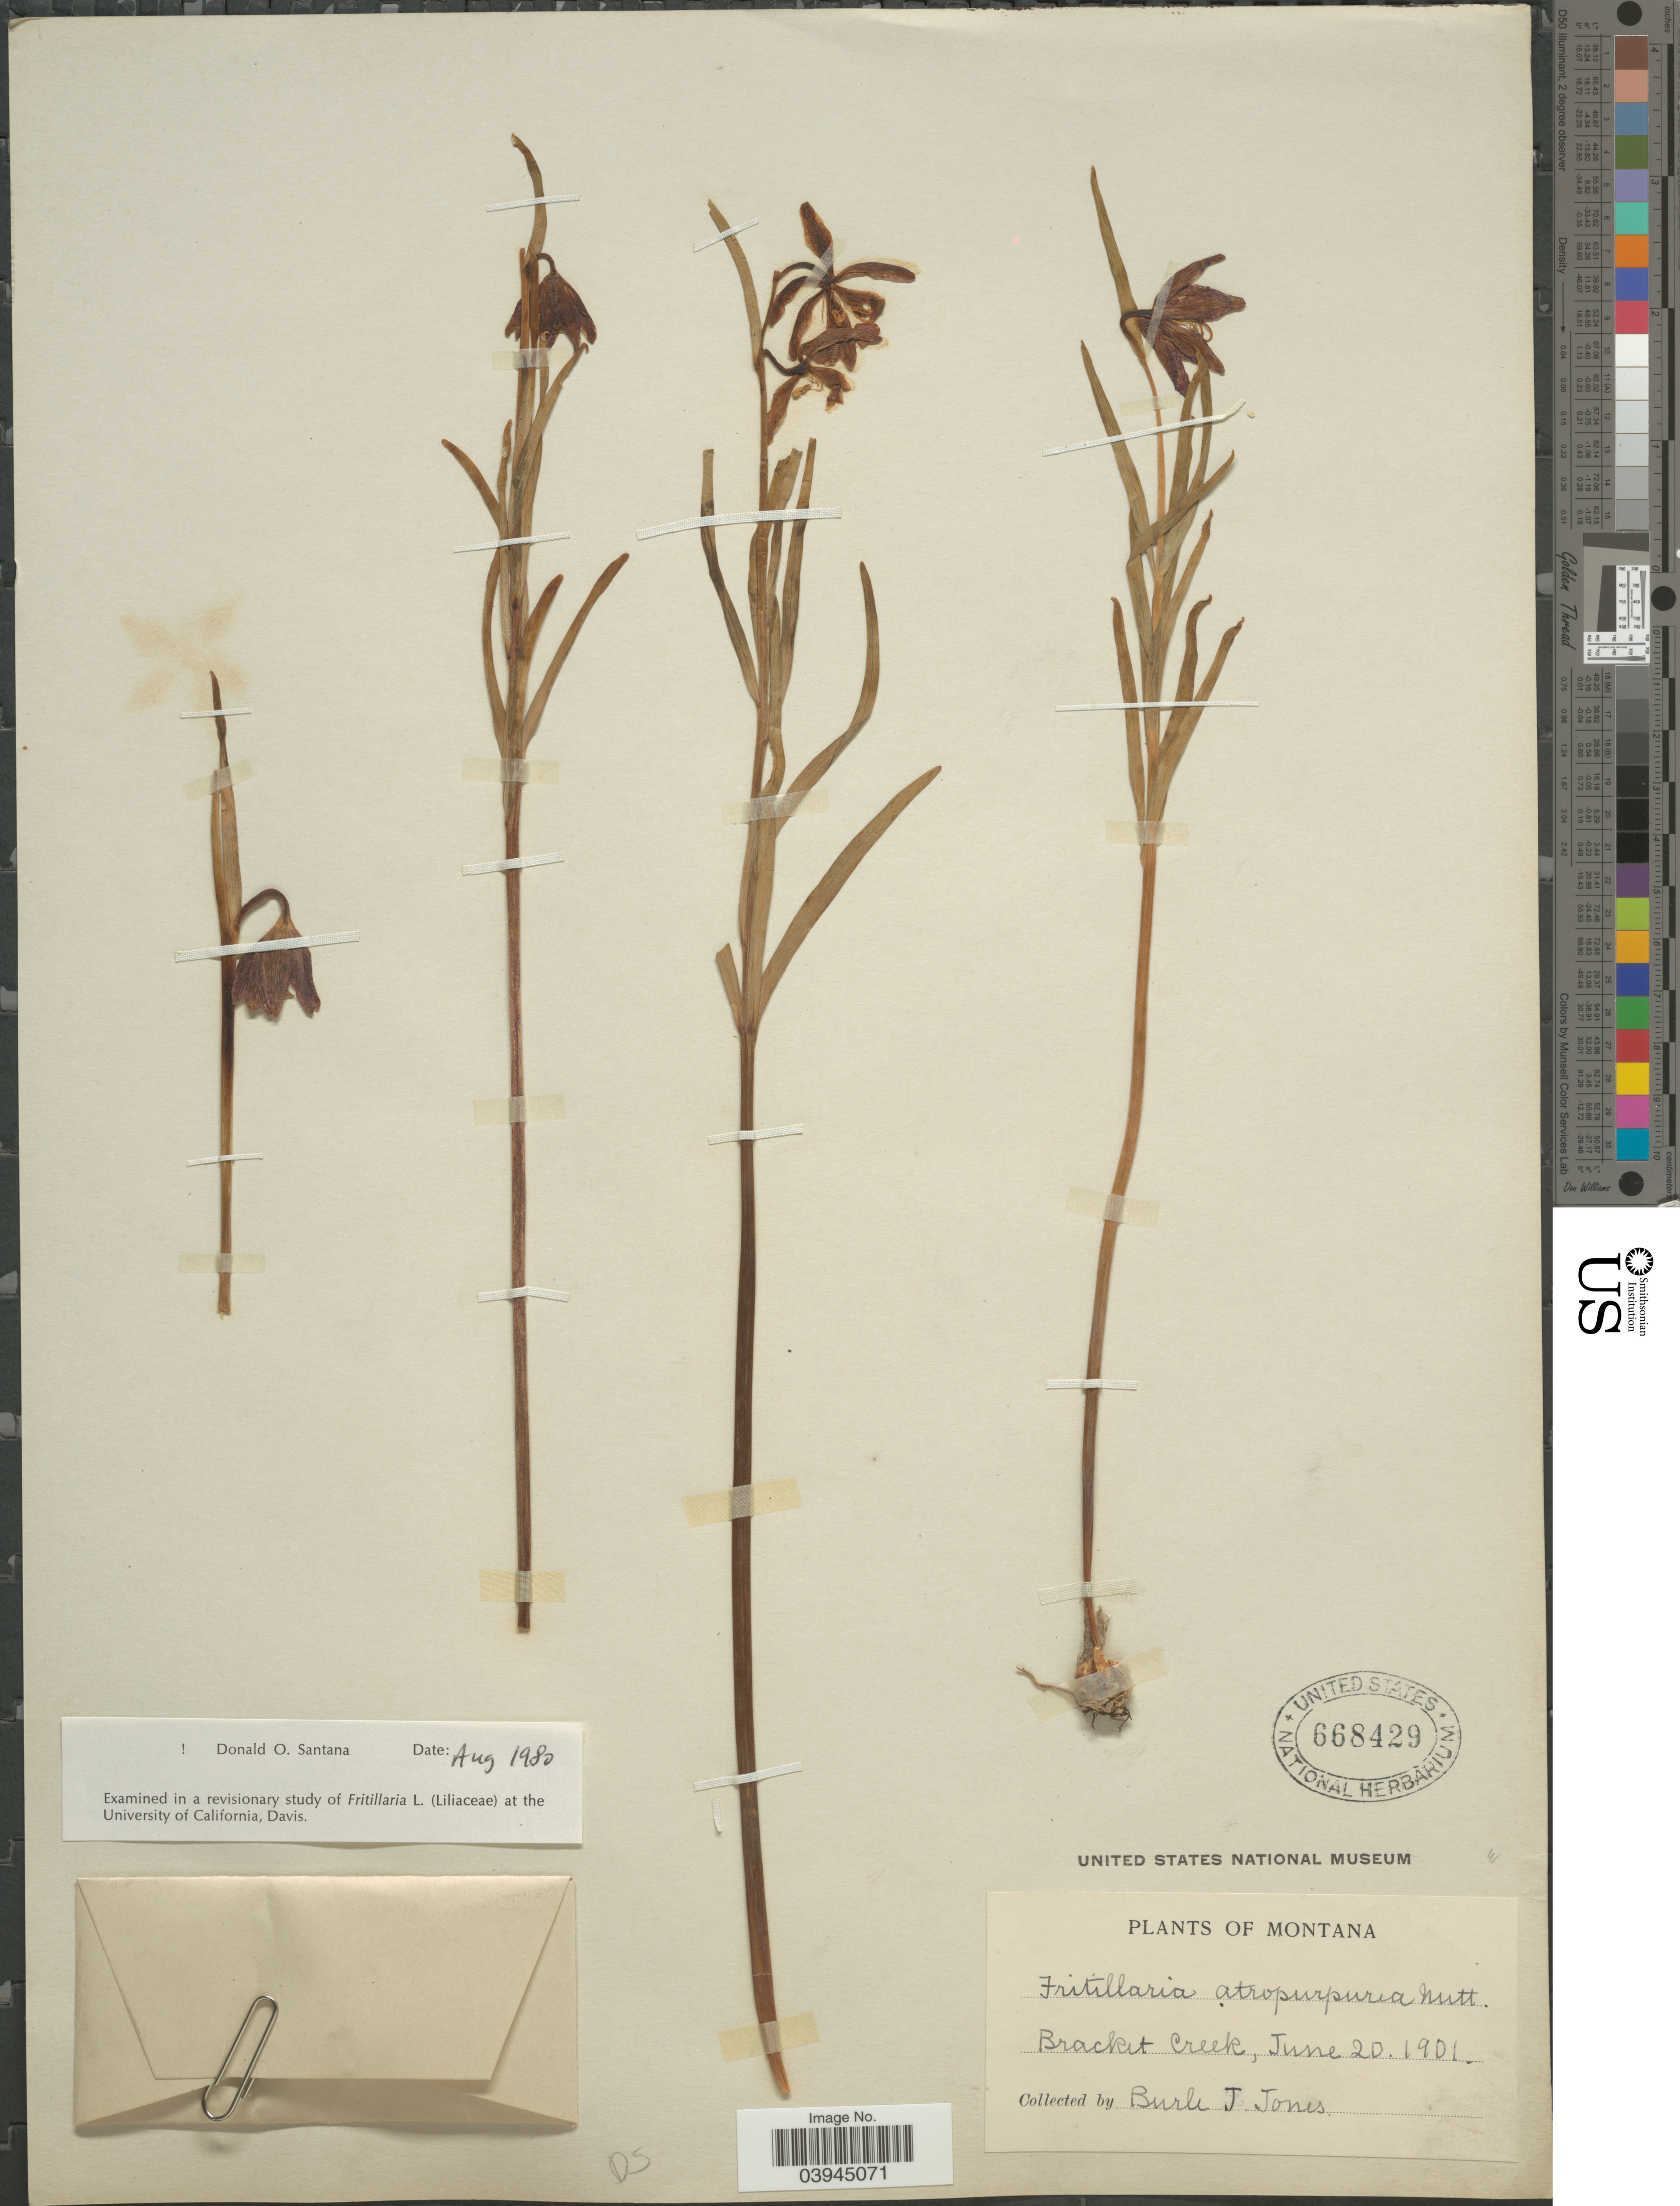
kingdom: Plantae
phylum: Tracheophyta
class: Liliopsida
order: Liliales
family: Liliaceae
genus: Fritillaria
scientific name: Fritillaria atropurpurea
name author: Nutt.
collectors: B. Jones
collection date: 1901-06-20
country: United States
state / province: Montana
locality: Bracket Creek.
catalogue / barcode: US 668429